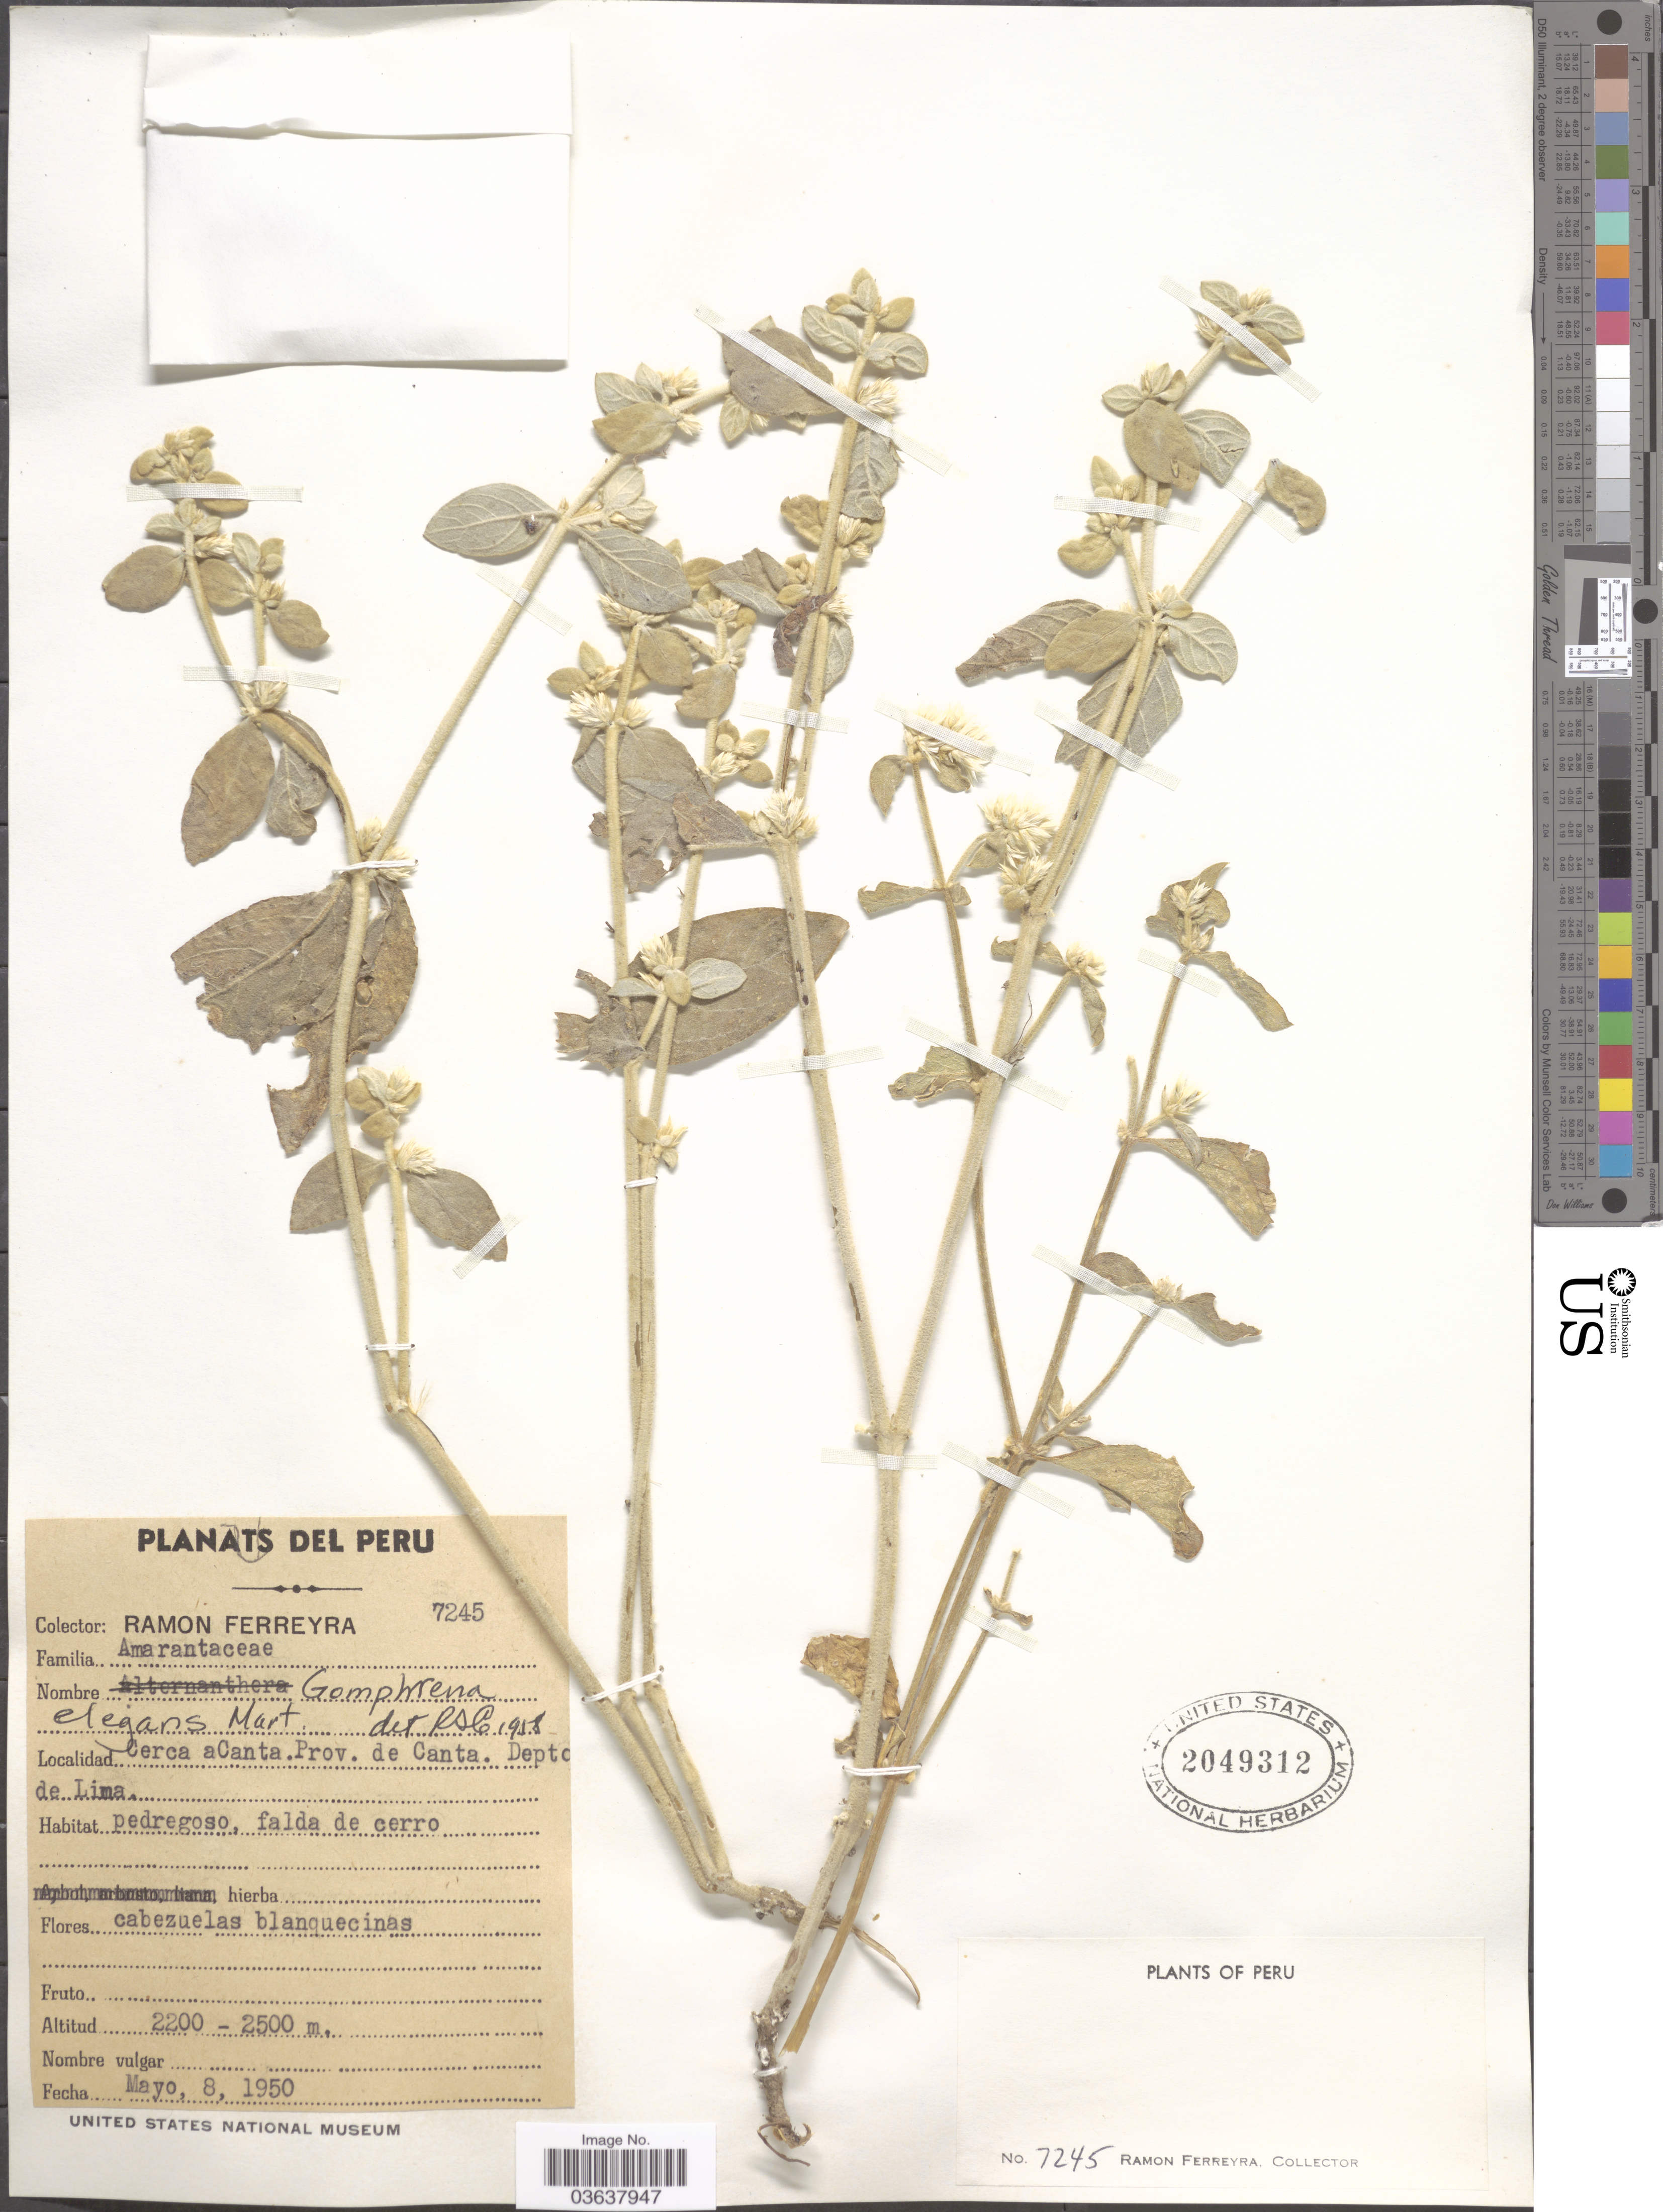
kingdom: Plantae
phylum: Tracheophyta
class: Magnoliopsida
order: Caryophyllales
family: Amaranthaceae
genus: Gomphrena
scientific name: Gomphrena elegans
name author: Mart.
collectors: R. A. Ferreyra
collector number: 7245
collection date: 1950-05-08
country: Peru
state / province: Lima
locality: Cerca a Canta. Prov. de Canta. Depto de Lima.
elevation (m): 2200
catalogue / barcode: US 2049312